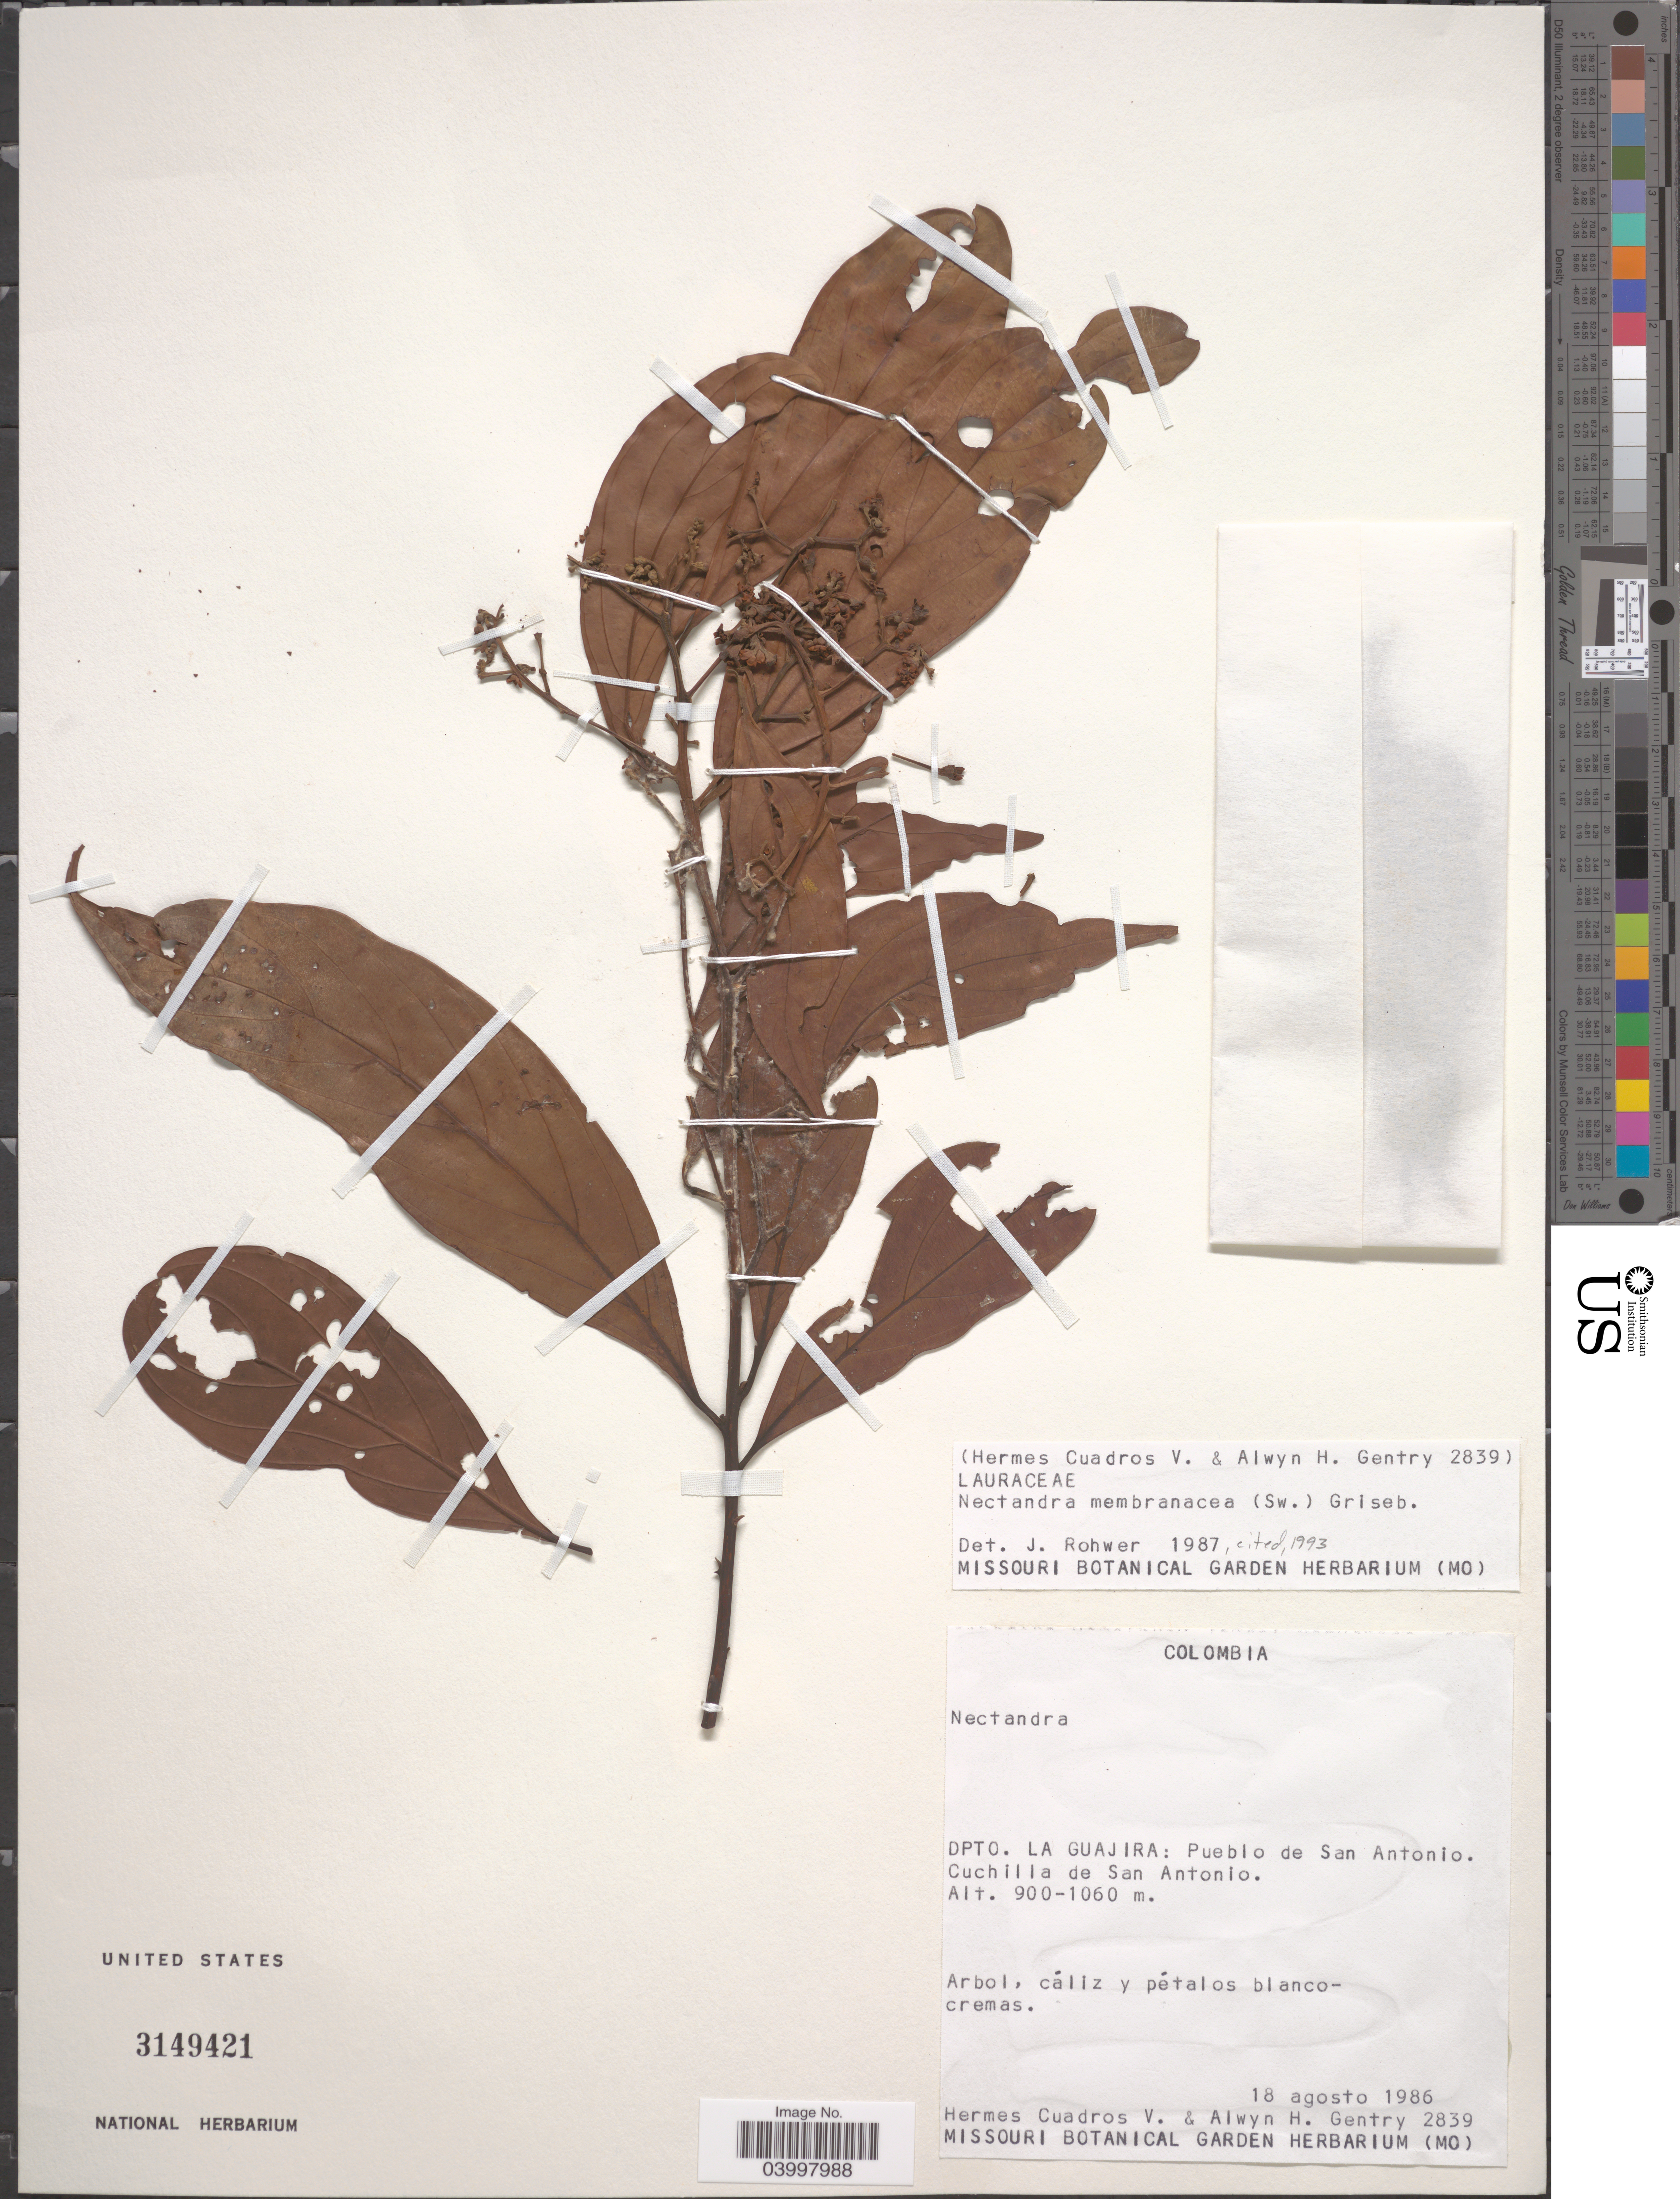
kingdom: Plantae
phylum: Tracheophyta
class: Magnoliopsida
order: Laurales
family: Lauraceae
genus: Nectandra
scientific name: Nectandra membranacea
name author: (Sw.) Griseb.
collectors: H. Cuadros V. & A. H. Gentry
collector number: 2839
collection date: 1986-08-18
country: Colombia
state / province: La Guajira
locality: Dpto. La Guajira: Pueblo de San Antonio. Cuchilla de San Antonio.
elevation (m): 900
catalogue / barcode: US 3149421